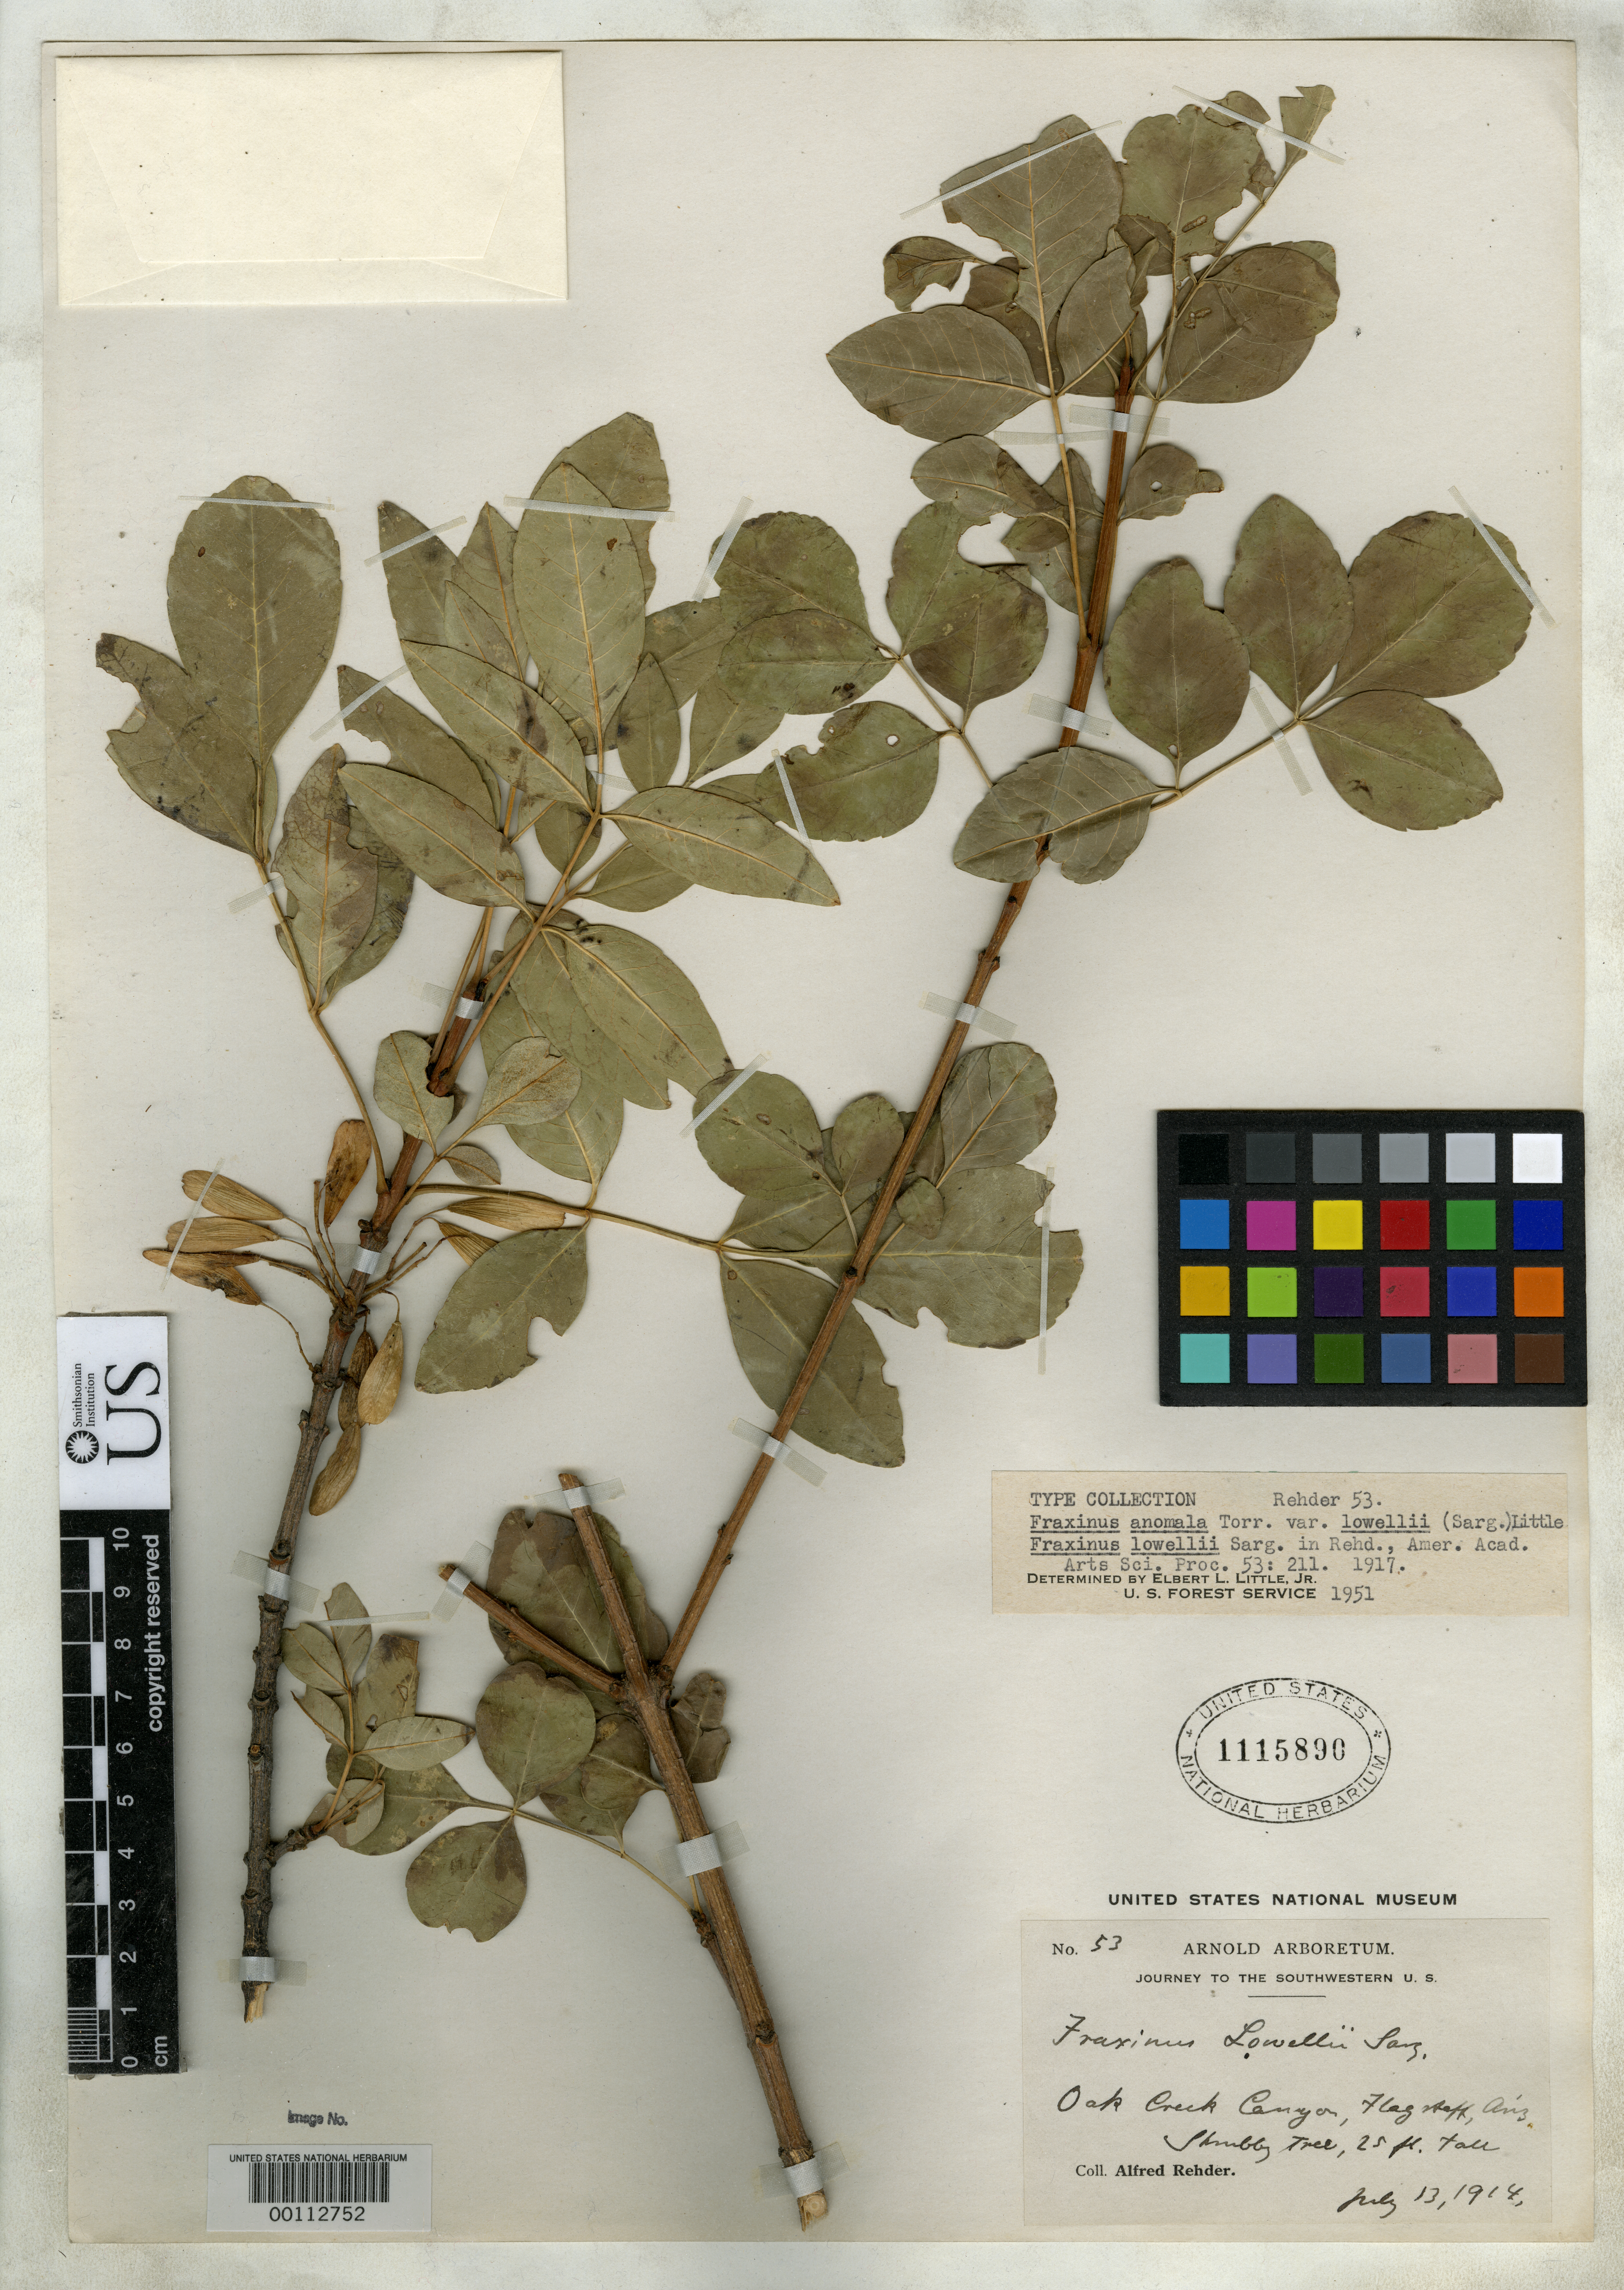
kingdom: Plantae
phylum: Tracheophyta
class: Magnoliopsida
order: Lamiales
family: Oleaceae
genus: Fraxinus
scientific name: Fraxinus lowellii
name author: Sarg. in Rehder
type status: Isotype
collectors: A. Rehder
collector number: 53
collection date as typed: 13 Jul 1914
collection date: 1914-07-13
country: United States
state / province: Arizona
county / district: Coconino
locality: Oak Creek Canyon, Flagstaff.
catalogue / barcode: US 1115890